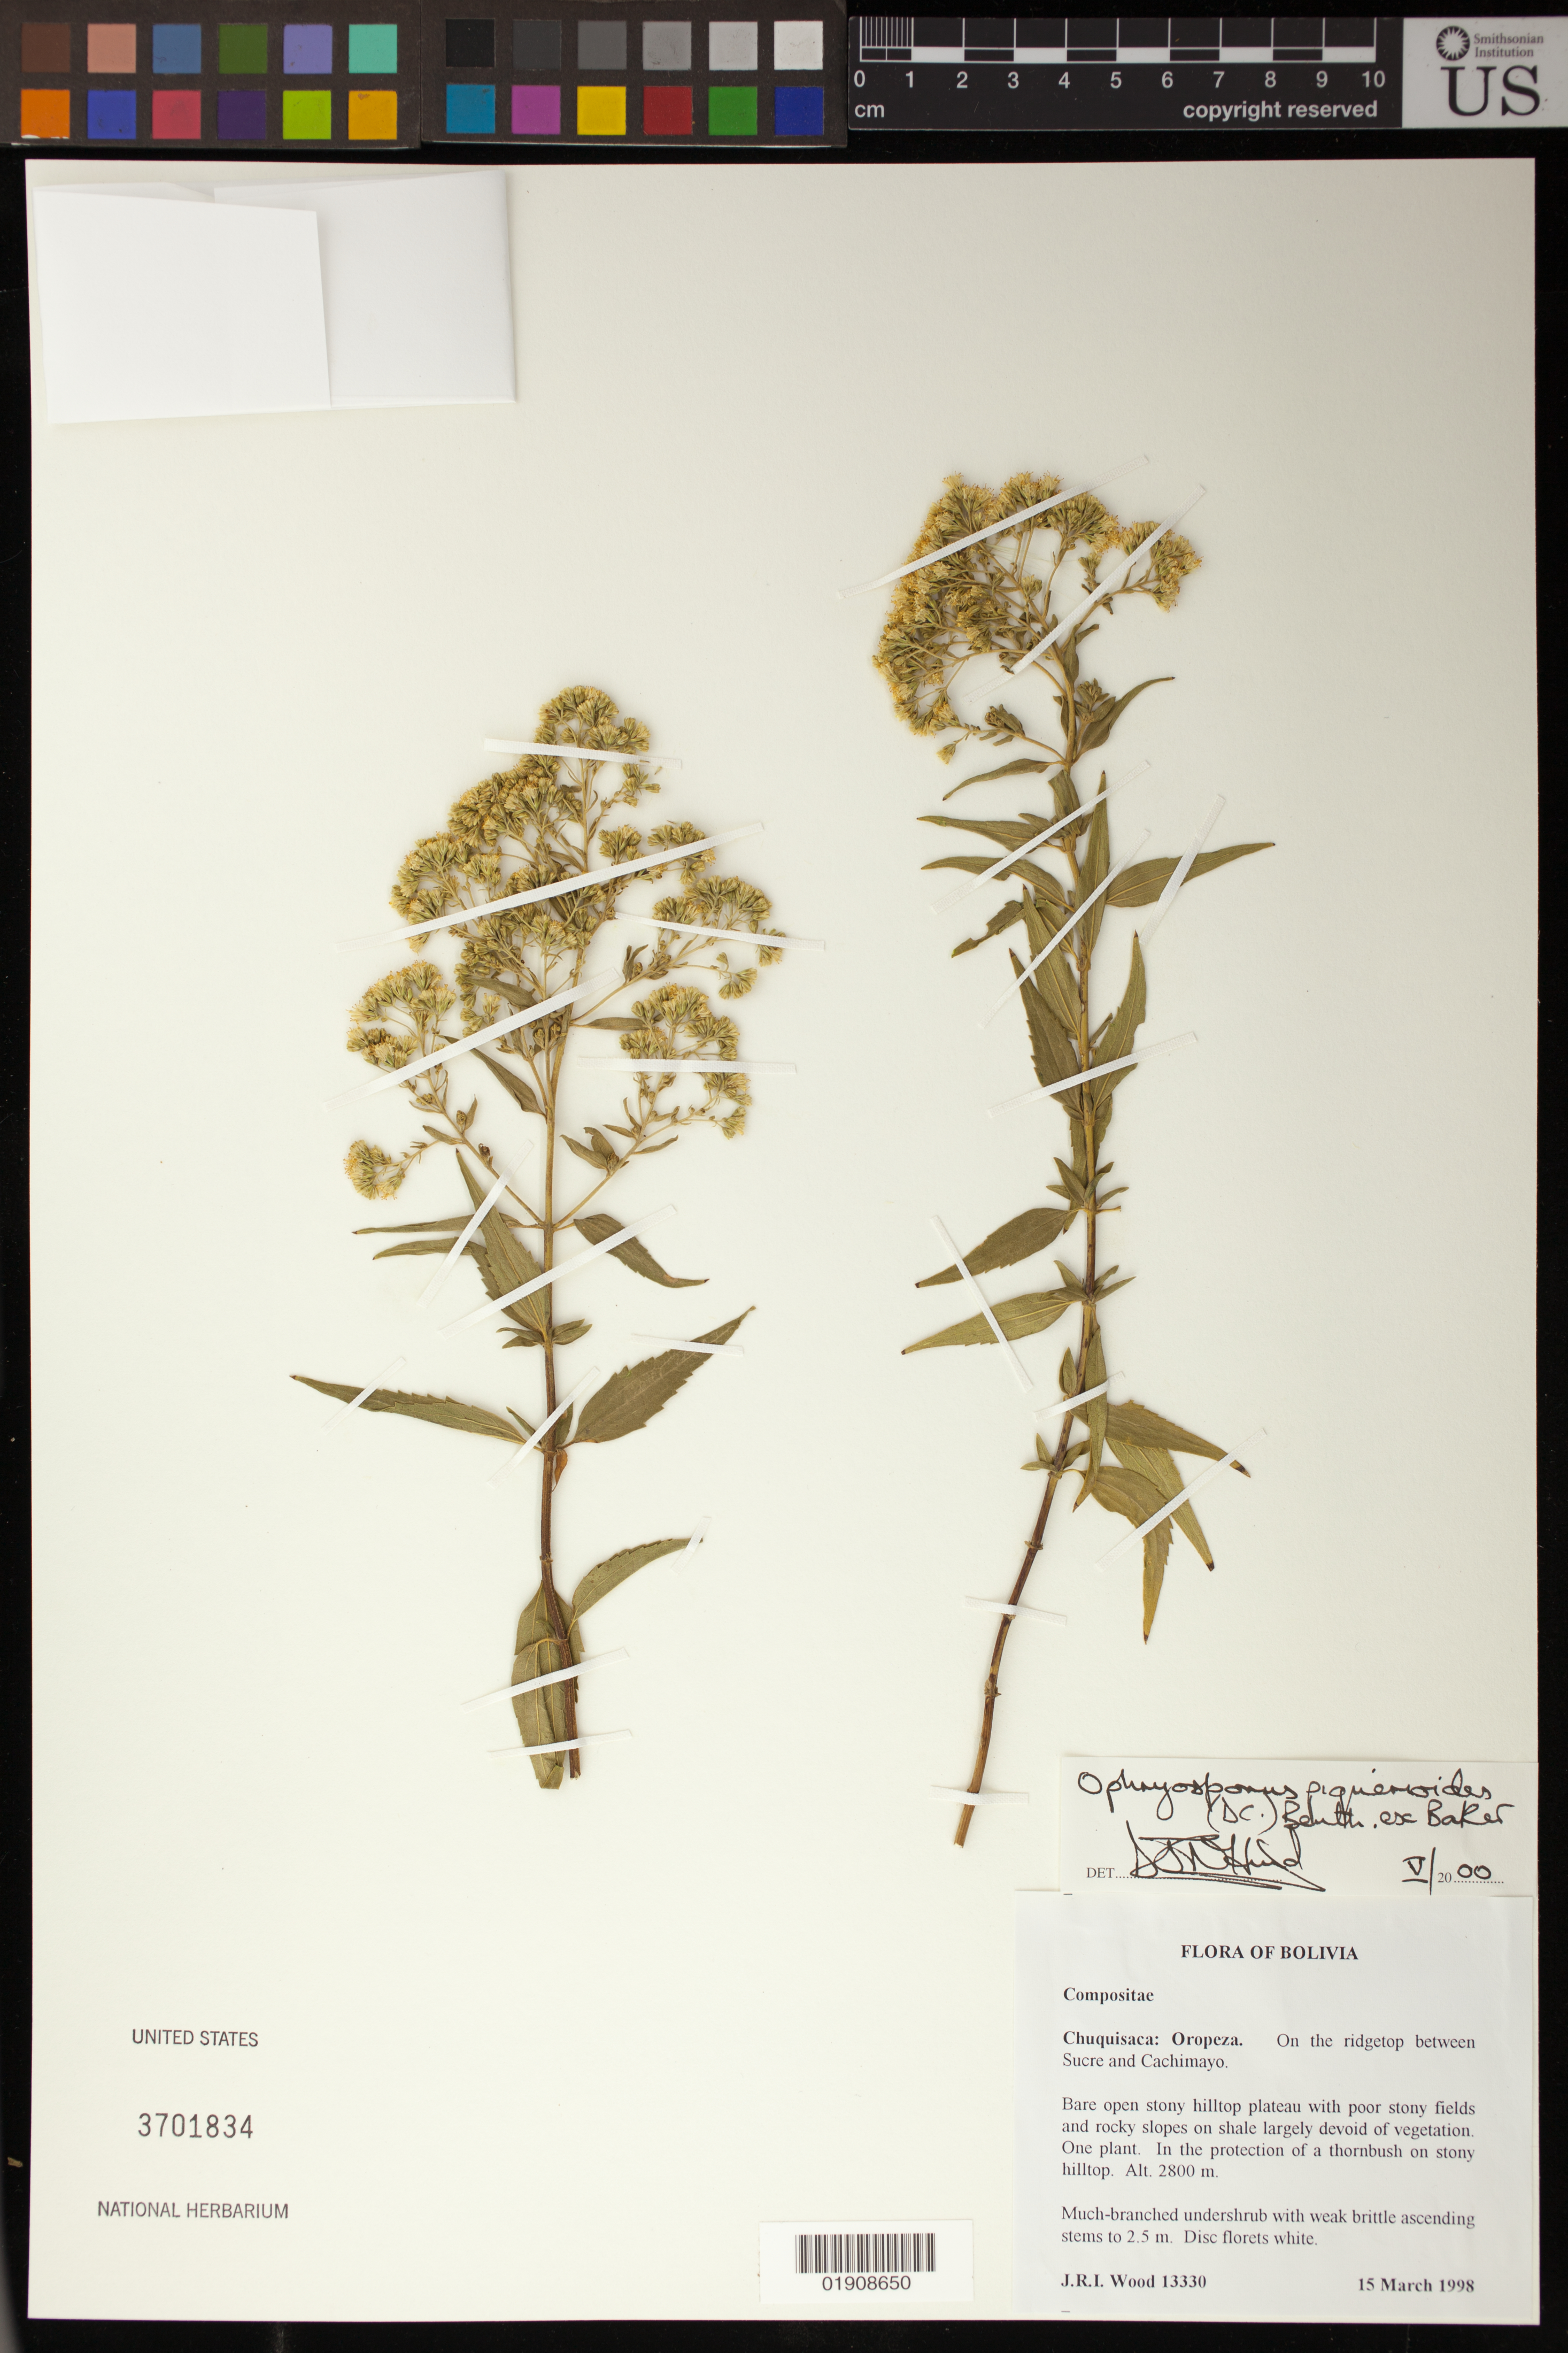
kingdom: Plantae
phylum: Tracheophyta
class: Magnoliopsida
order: Asterales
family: Asteraceae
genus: Ophryosporus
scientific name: Ophryosporus piquerioides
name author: (DC.) Benth. ex Baker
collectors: J. R. I. Wood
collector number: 13330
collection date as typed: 15 Mar 1998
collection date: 1998-03-15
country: Bolivia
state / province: Chuquisaca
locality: Oropeza. On the ridgetop between Sucre and Cachimayo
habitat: Bare open stony hilltop plateau with poor stony fields and rocky slopes on shale largely devoid of vegetation. One plant. in the protection of a thornbush on stony hilltop.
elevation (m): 2800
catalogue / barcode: US 3701834